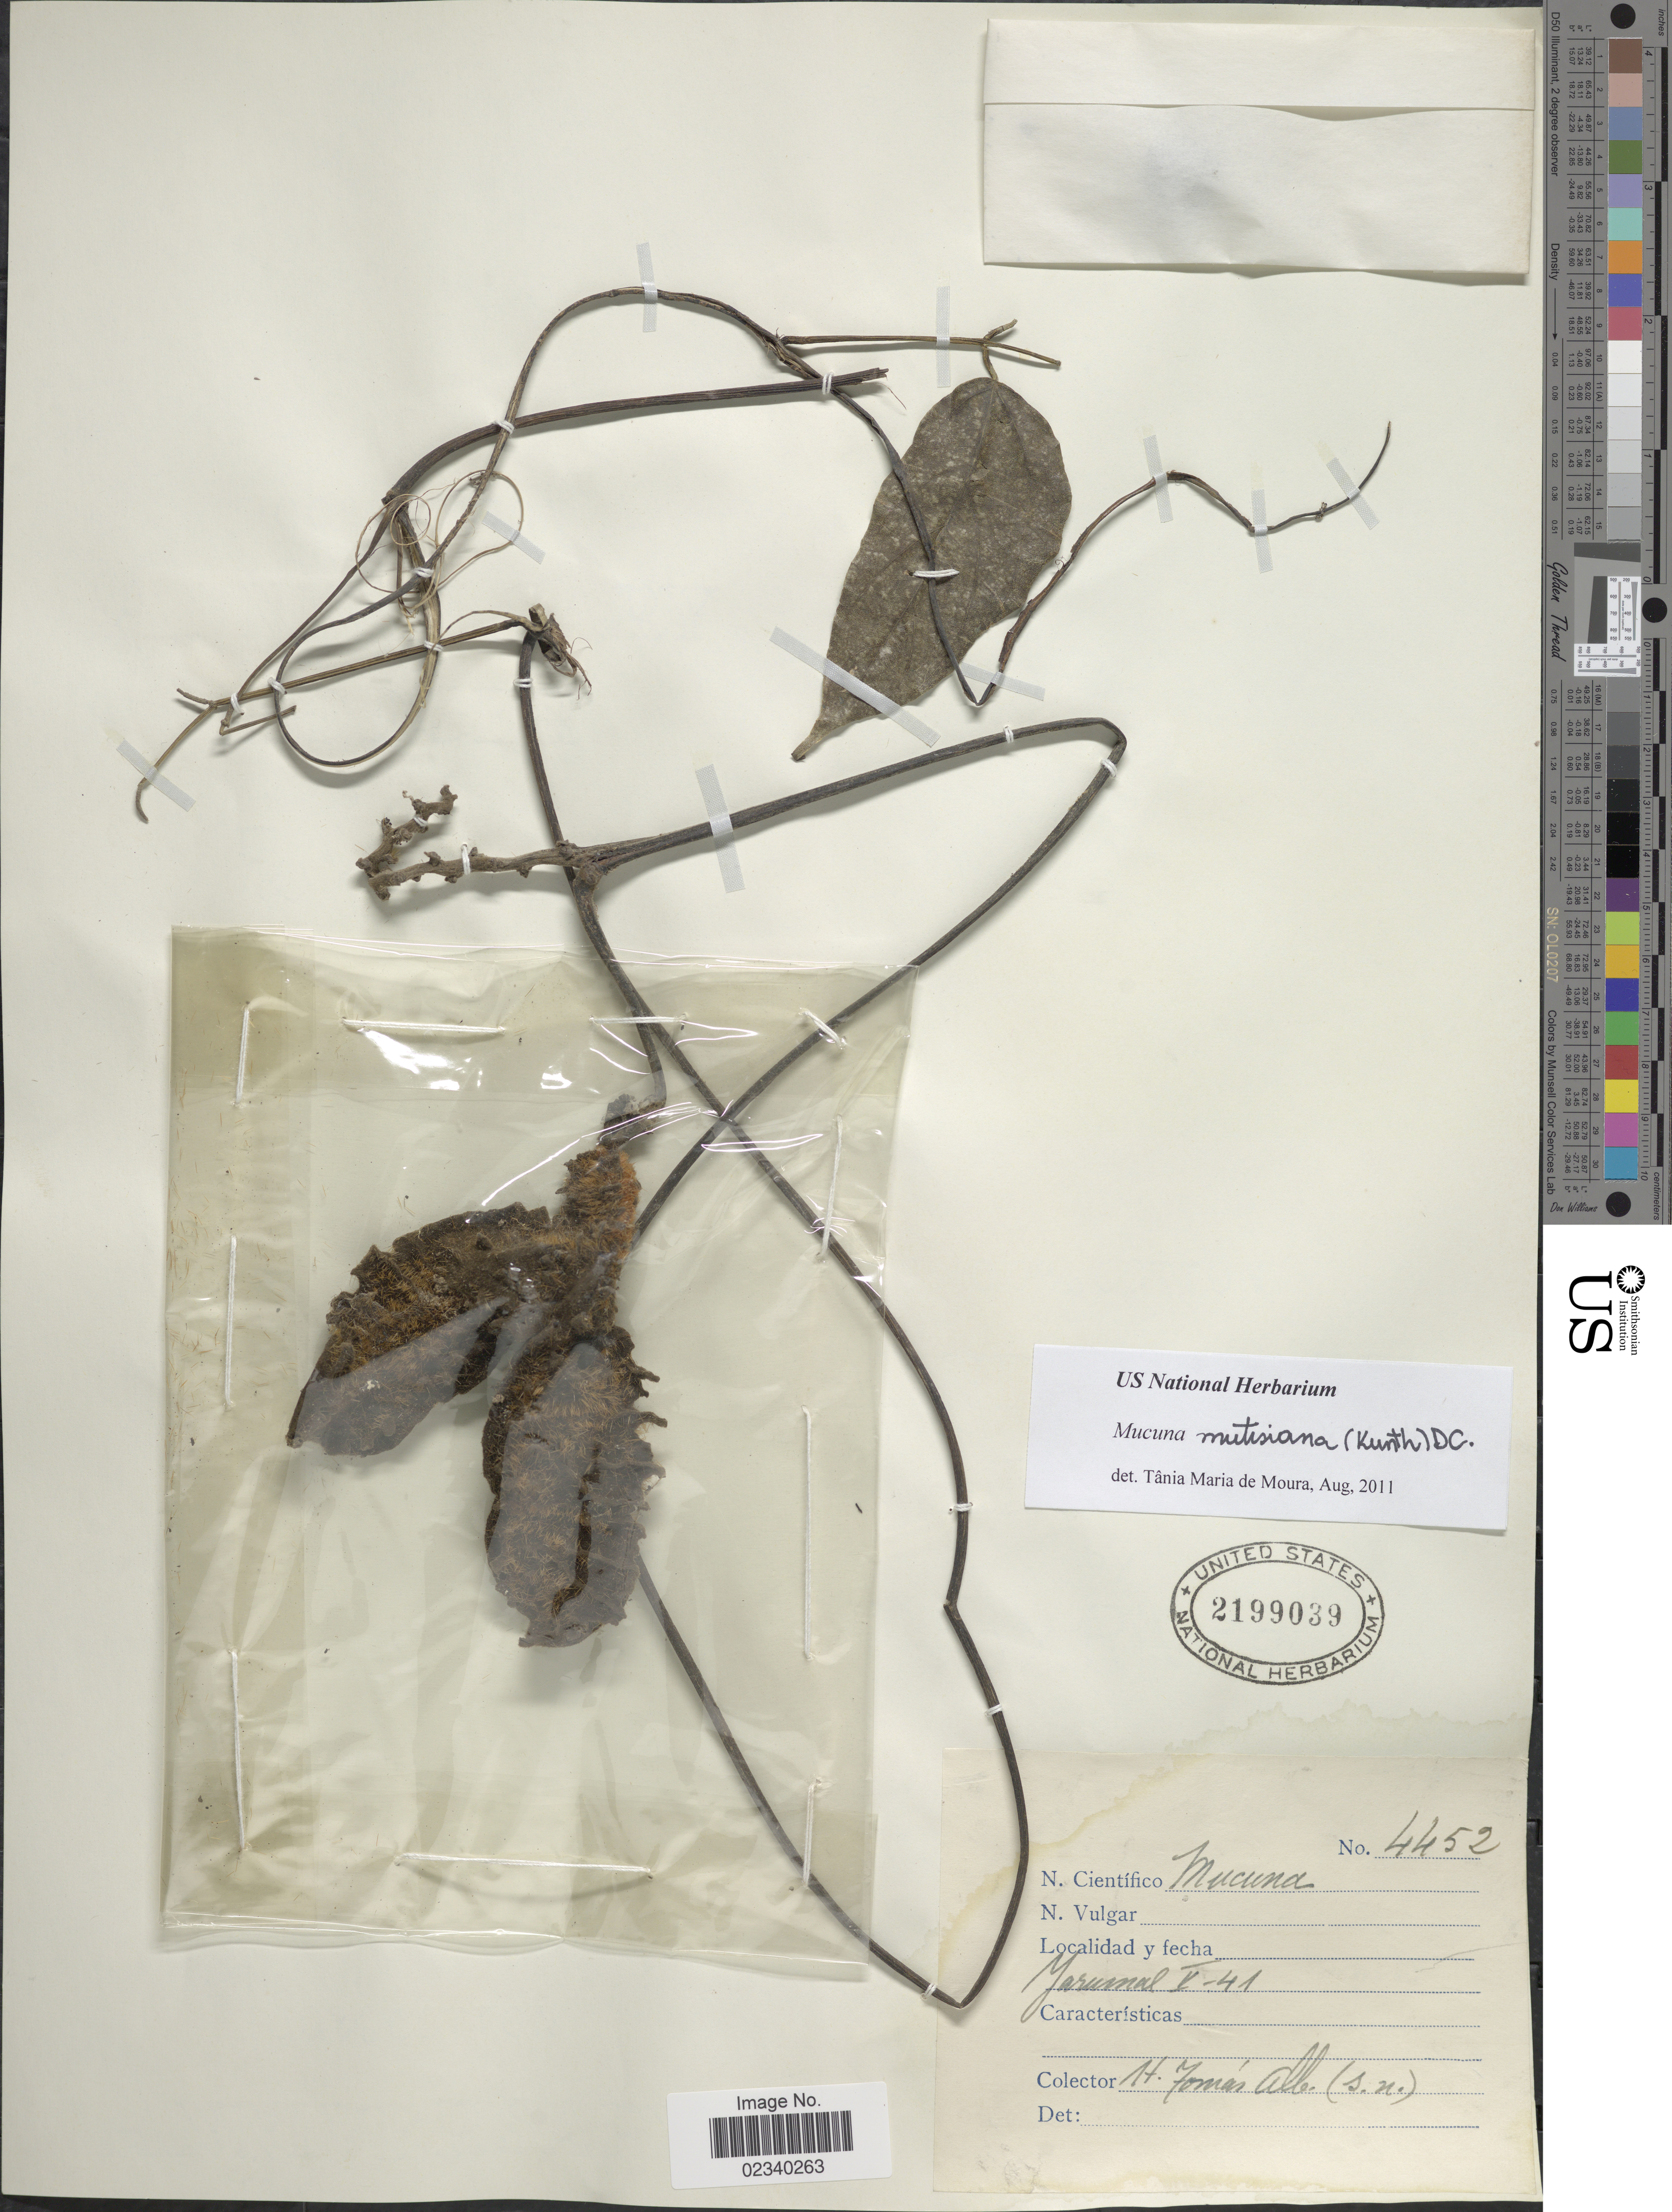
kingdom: Plantae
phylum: Tracheophyta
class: Magnoliopsida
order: Fabales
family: Fabaceae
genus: Mucuna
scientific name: Mucuna mutisiana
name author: (Kunth) DC.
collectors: H. Tomas Alb.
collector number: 4452?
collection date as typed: Transcribed d/m/y: /5/41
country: Colombia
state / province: Antioquia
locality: Yarumal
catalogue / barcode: US 2199039